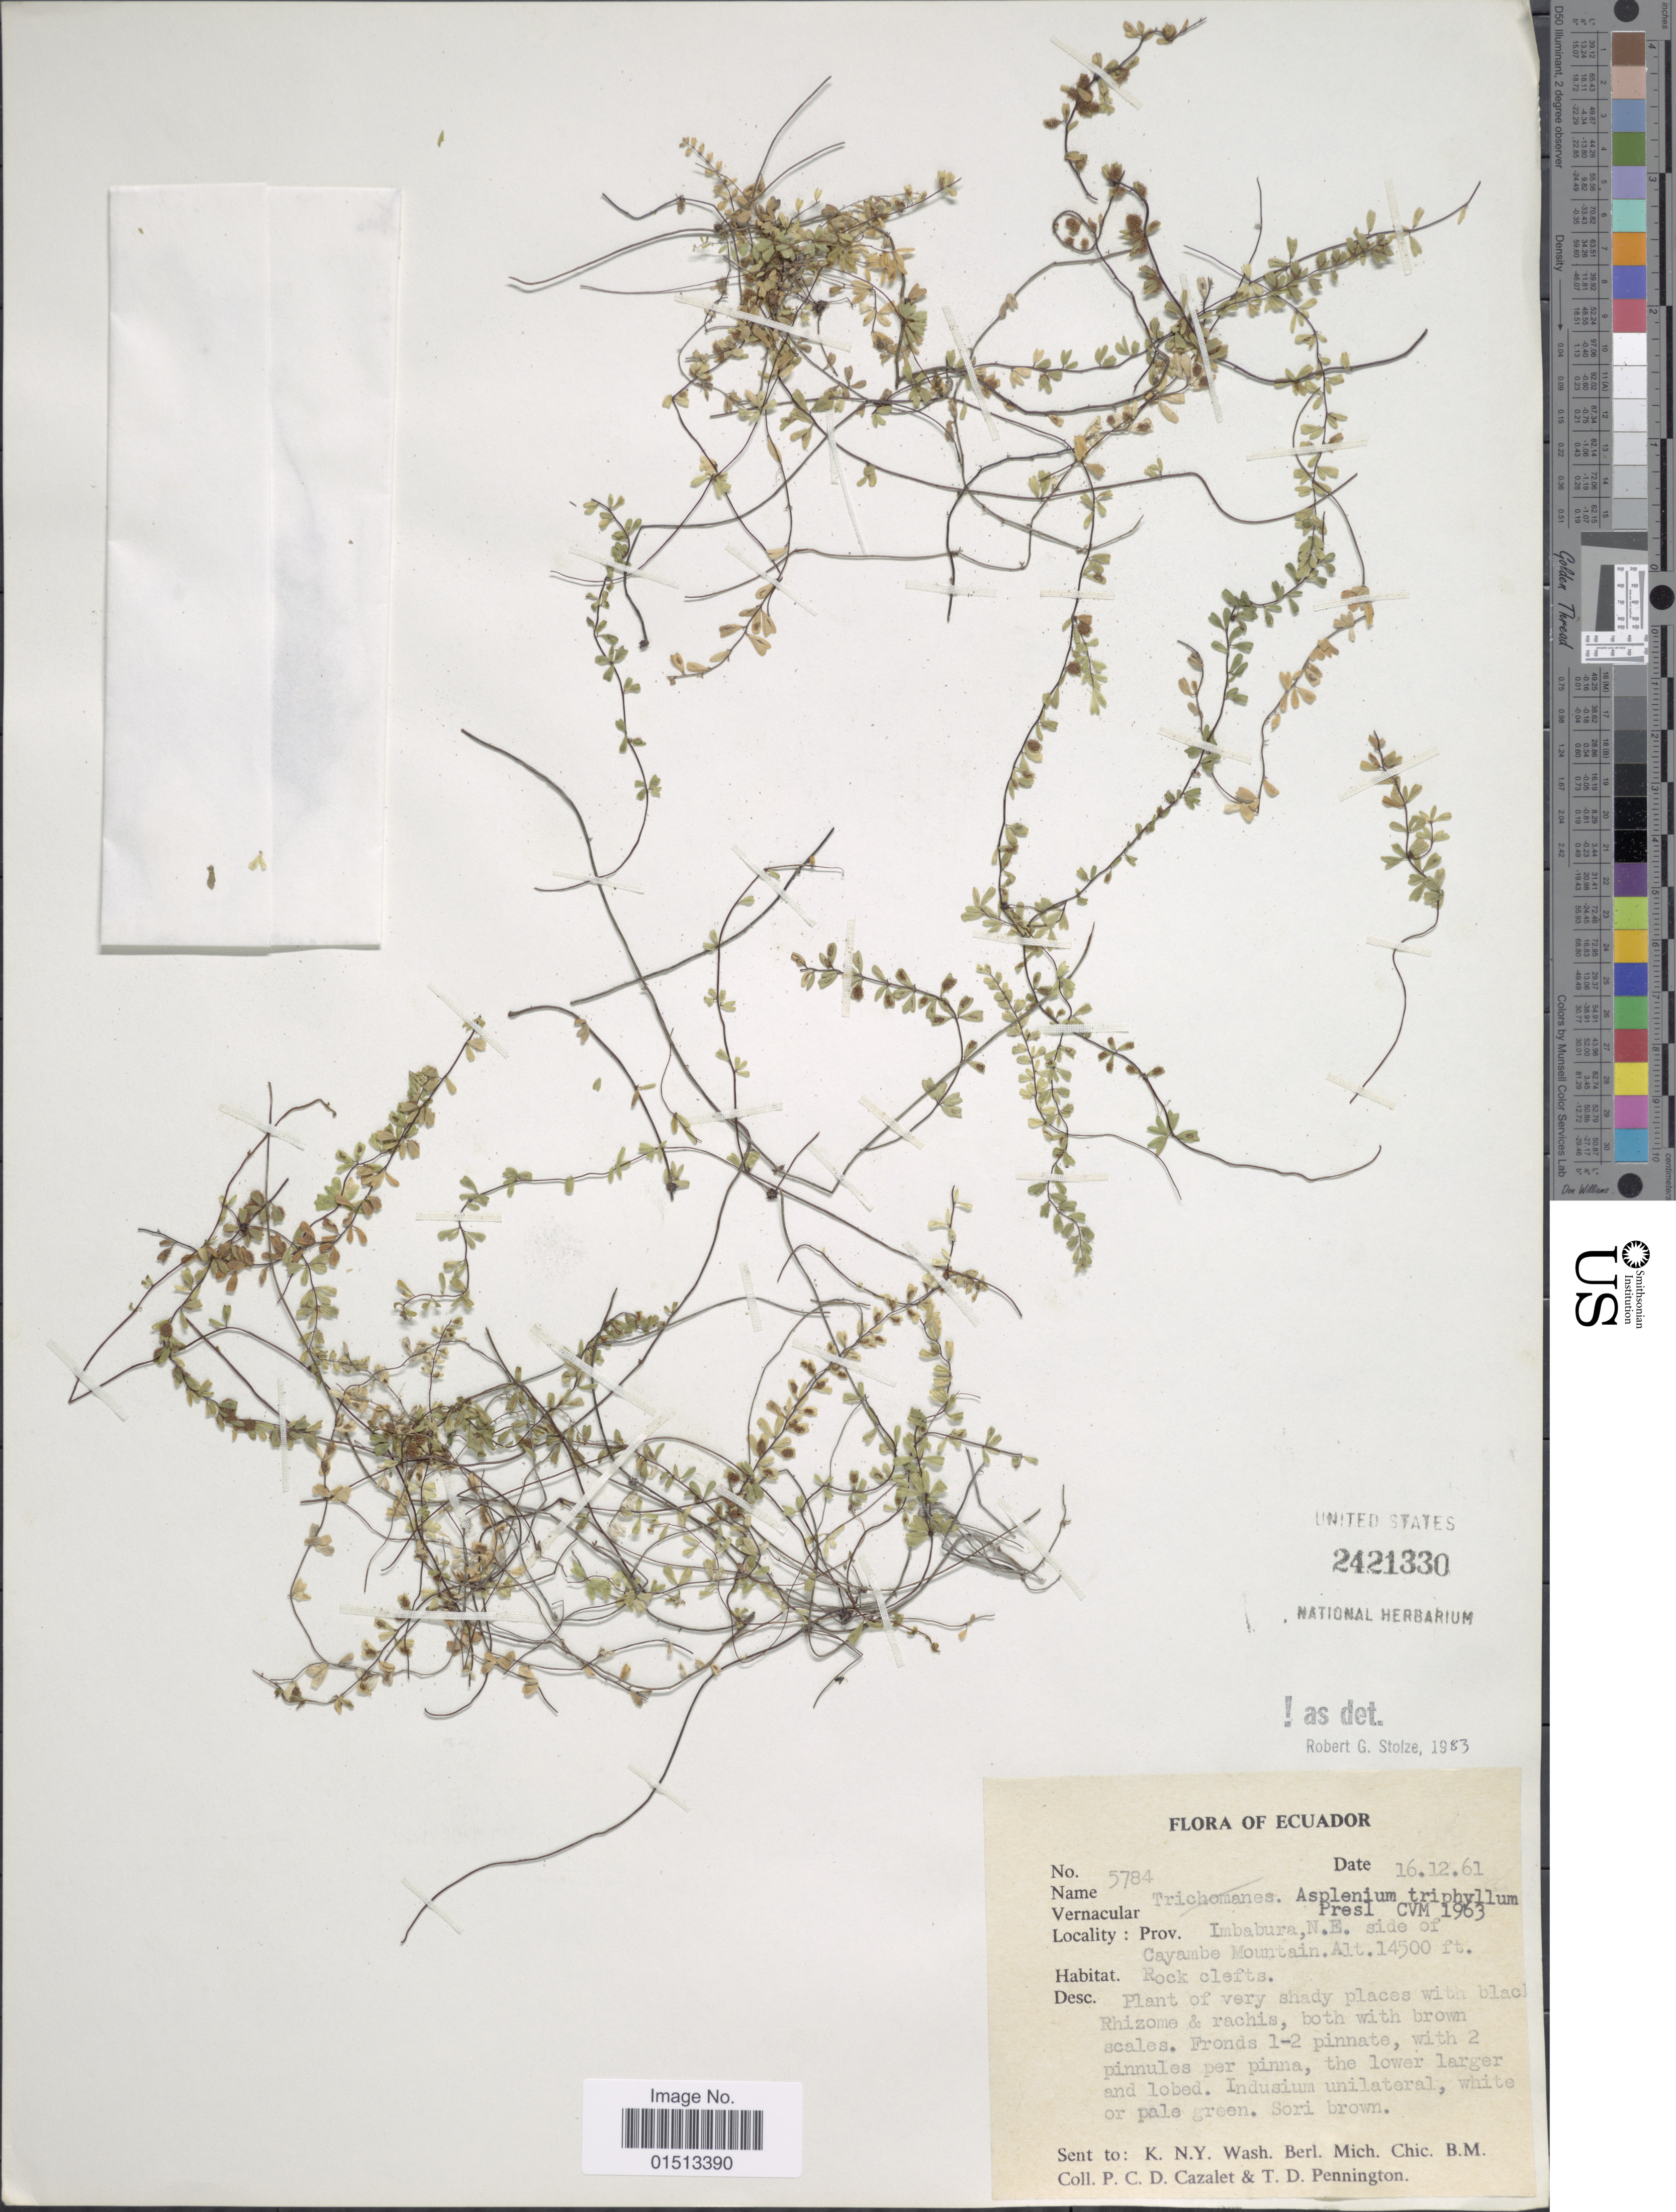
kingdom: Plantae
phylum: Tracheophyta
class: Polypodiopsida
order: Polypodiales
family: Aspleniaceae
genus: Asplenium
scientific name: Asplenium triphyllum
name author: C. Presl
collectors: P. C. D. Cazalet & T. D. Pennington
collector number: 5784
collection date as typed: Transcribed d/m/y: 16/12/61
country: Ecuador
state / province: Imbabura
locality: N.E. side of Cayambe Mountain.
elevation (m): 4420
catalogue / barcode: US 2421330